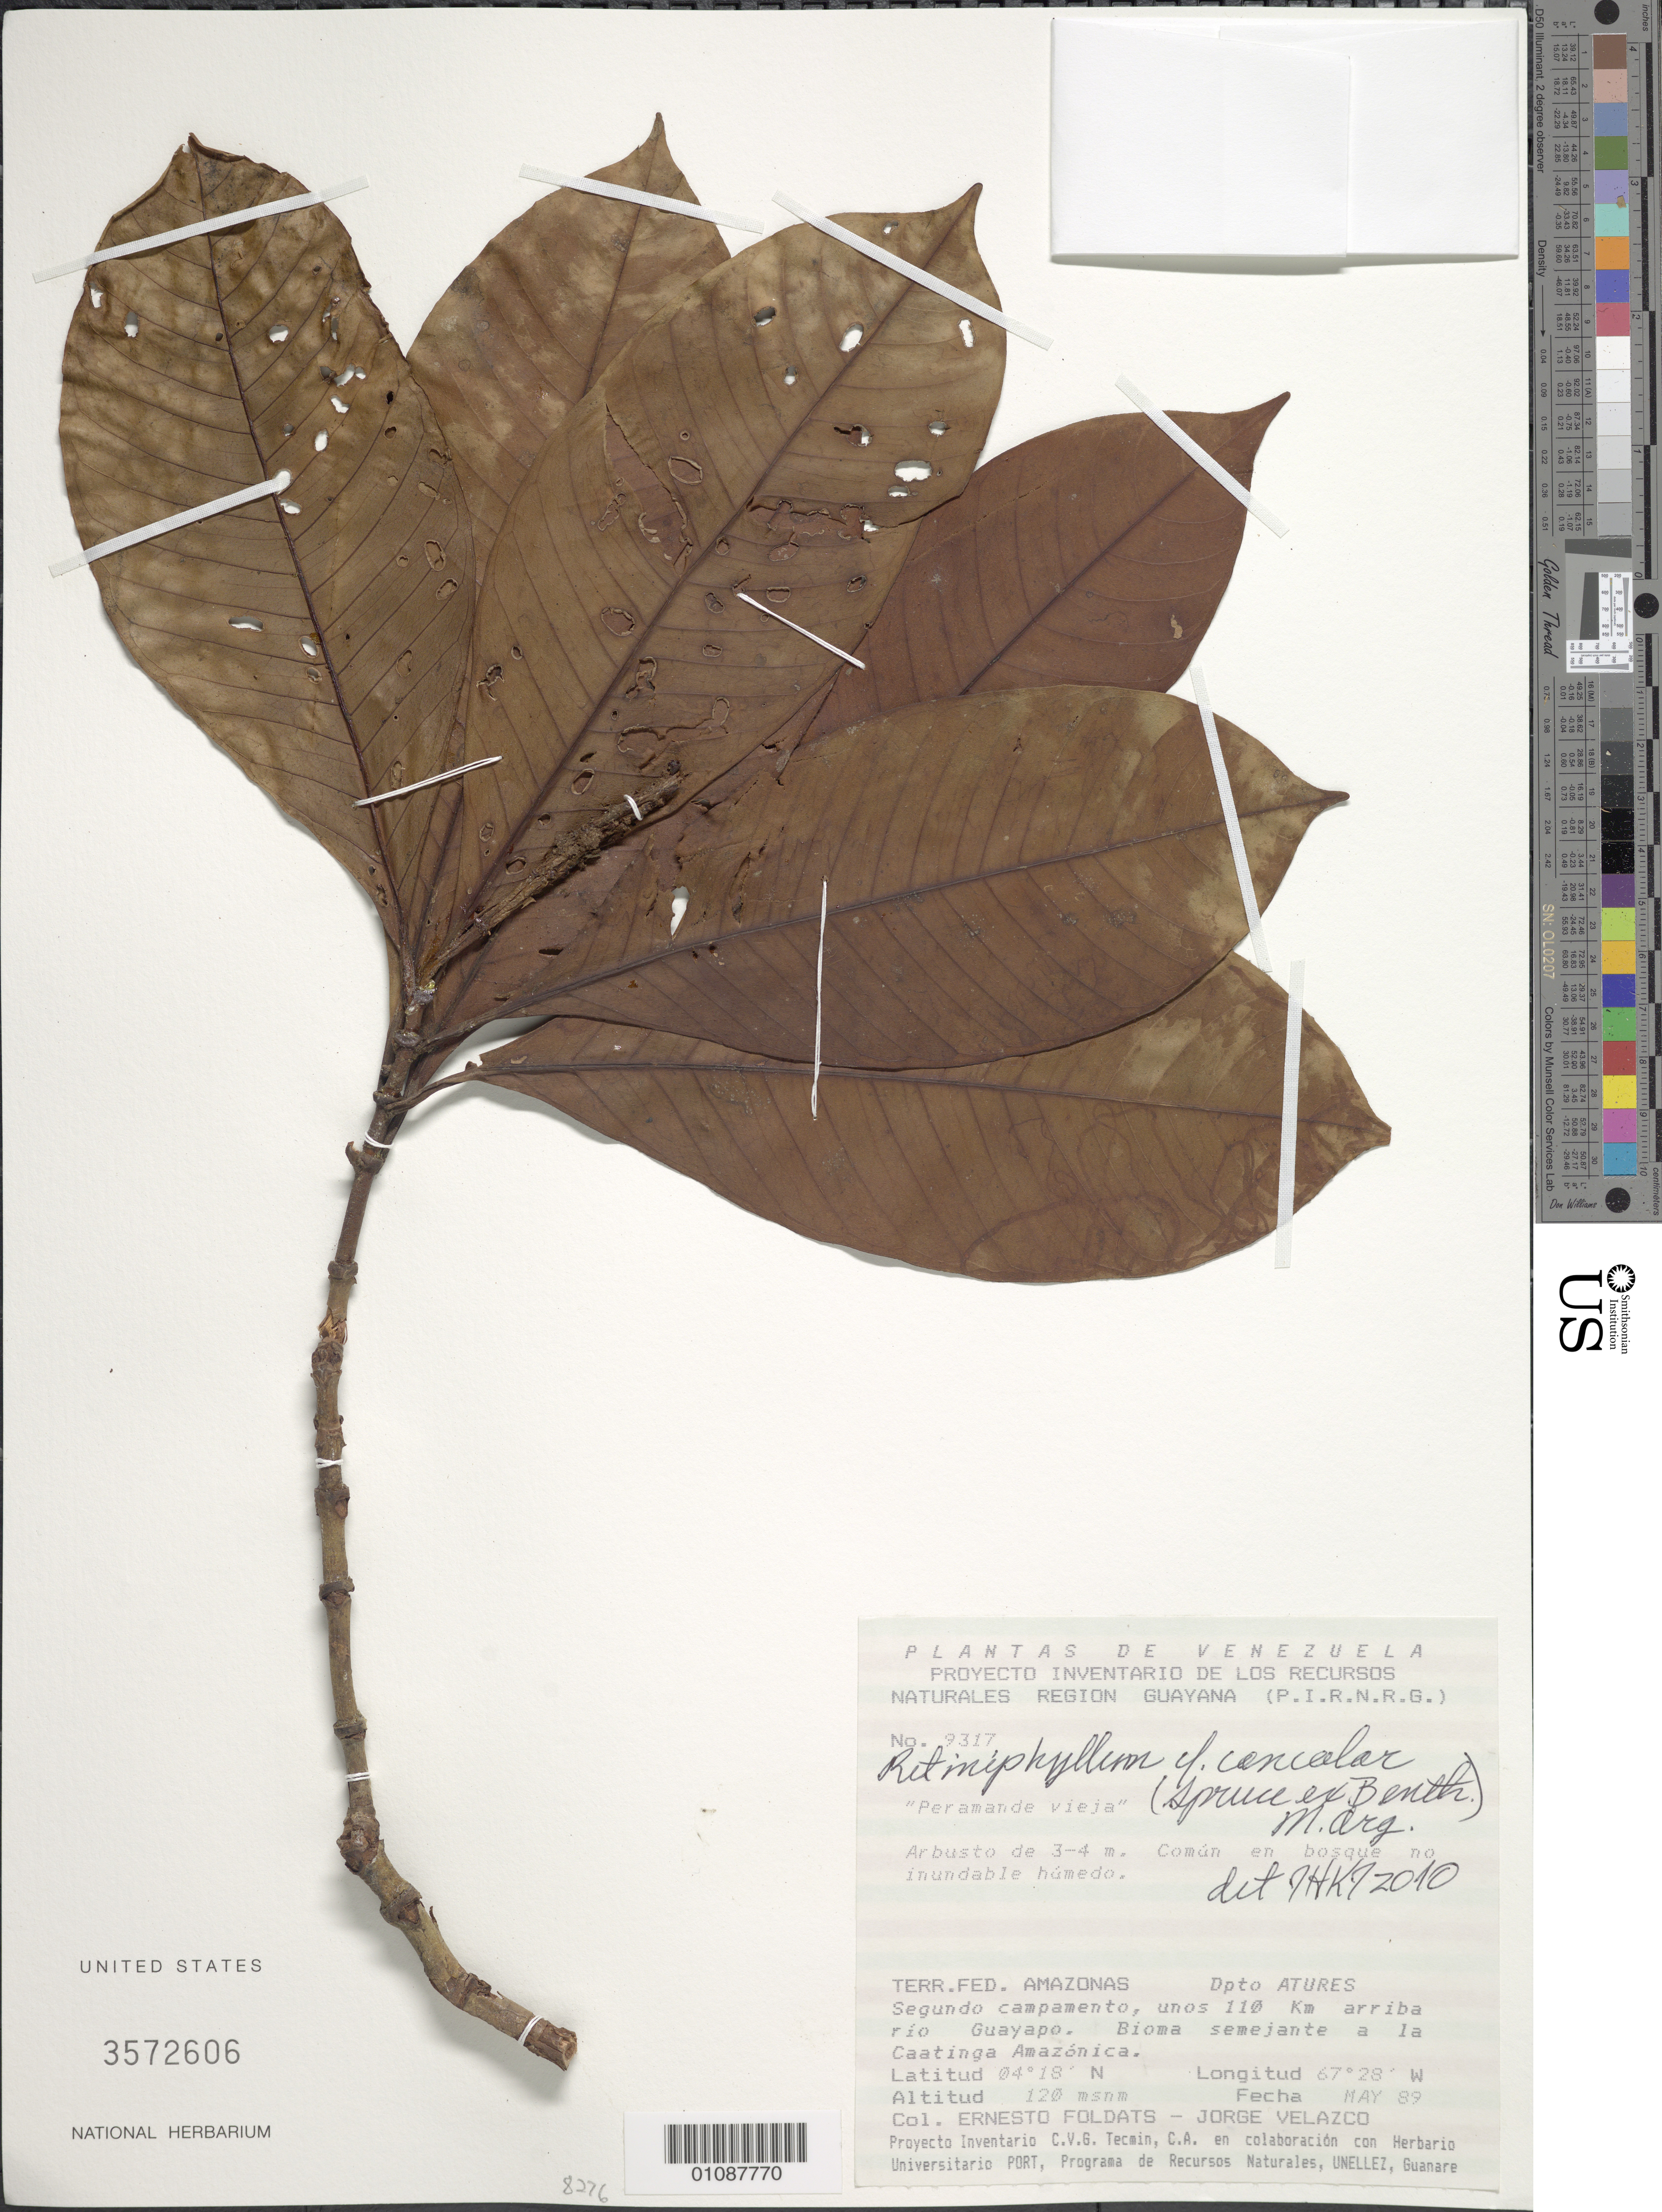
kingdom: Plantae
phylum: Tracheophyta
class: Magnoliopsida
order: Gentianales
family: Rubiaceae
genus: Retiniphyllum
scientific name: Retiniphyllum concolor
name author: (Spruce ex Benth.) Müll. Arg.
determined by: Kirkbride, J. H.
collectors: E. Foldats & J. Velazco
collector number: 9317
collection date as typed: May-89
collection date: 1989-05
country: Venezuela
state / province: Amazonas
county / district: Atures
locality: Segundo campamento, unos 110 km arriba rio Guayapo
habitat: Bioma semejante a la caatinga Amazonica; bosque no inundable humedo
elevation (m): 120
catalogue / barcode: US 3572606